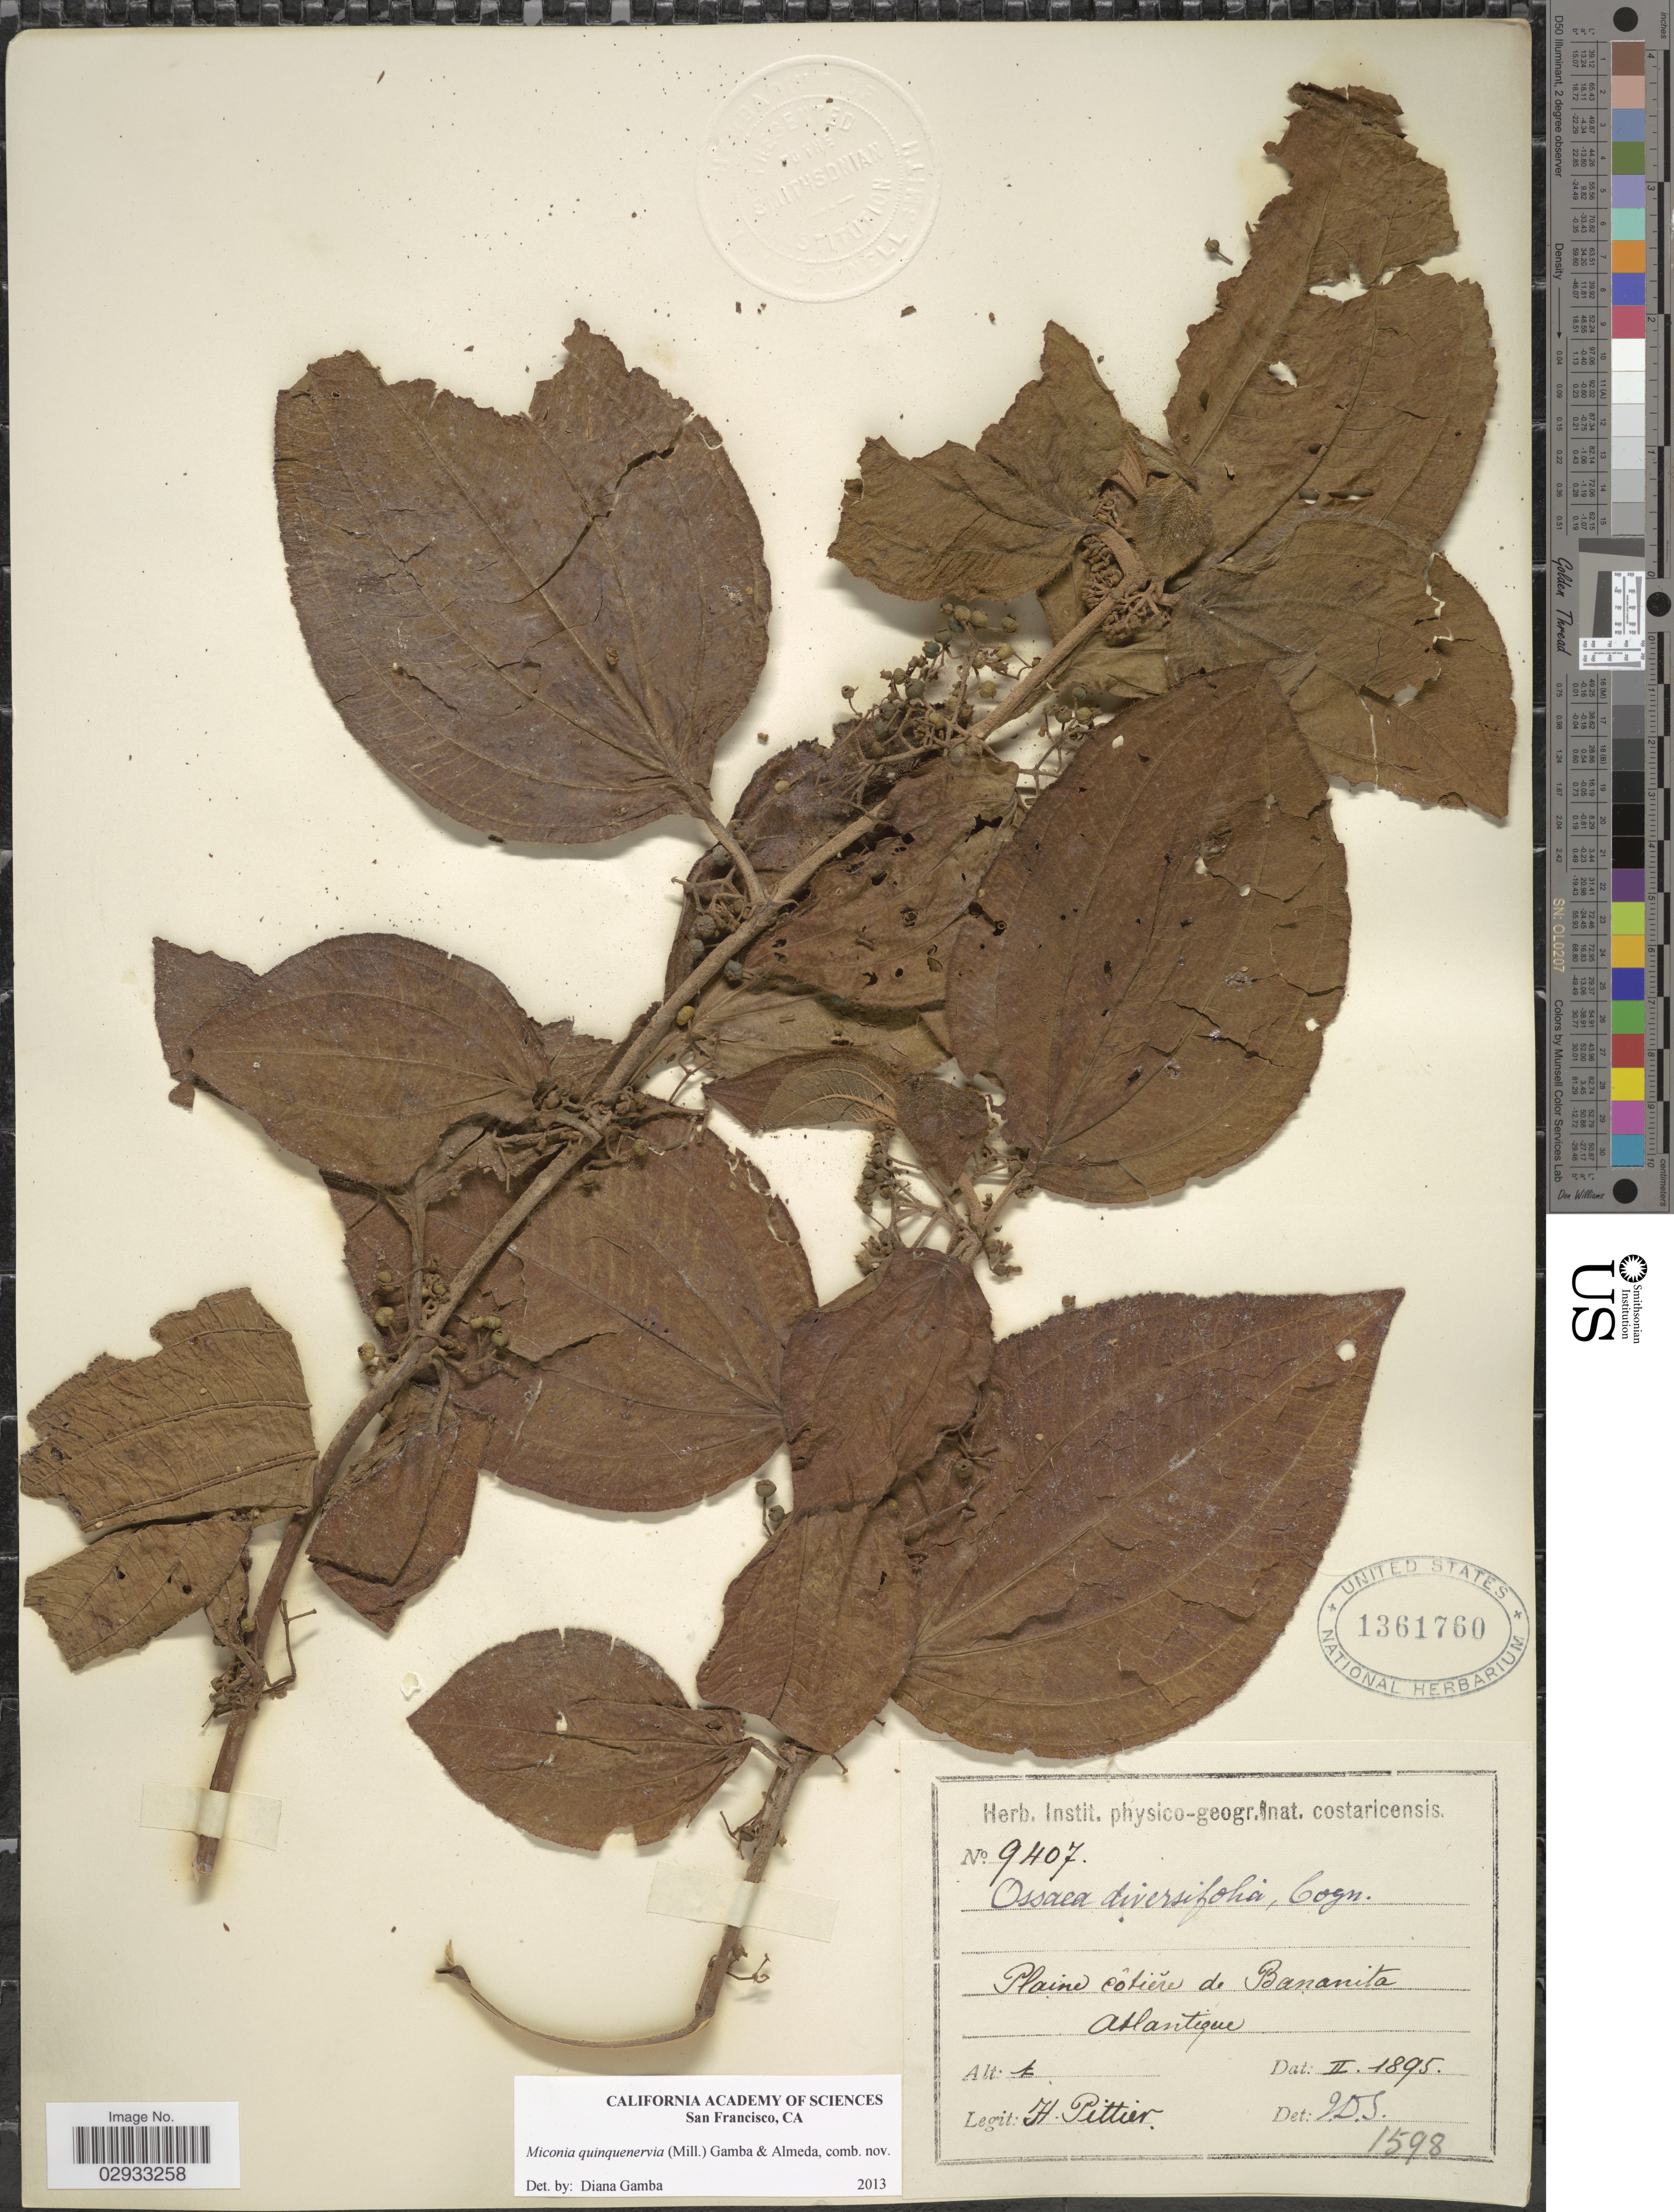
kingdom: Plantae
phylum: Tracheophyta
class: Magnoliopsida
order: Myrtales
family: Melastomataceae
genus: Miconia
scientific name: Miconia quinquenervia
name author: (Mill.) Gamba & Almeda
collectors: H. F. Pittier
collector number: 9407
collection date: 1895-02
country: Costa Rica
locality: Plaine côtiere de Bananita. Atlantique.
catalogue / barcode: US 1361760